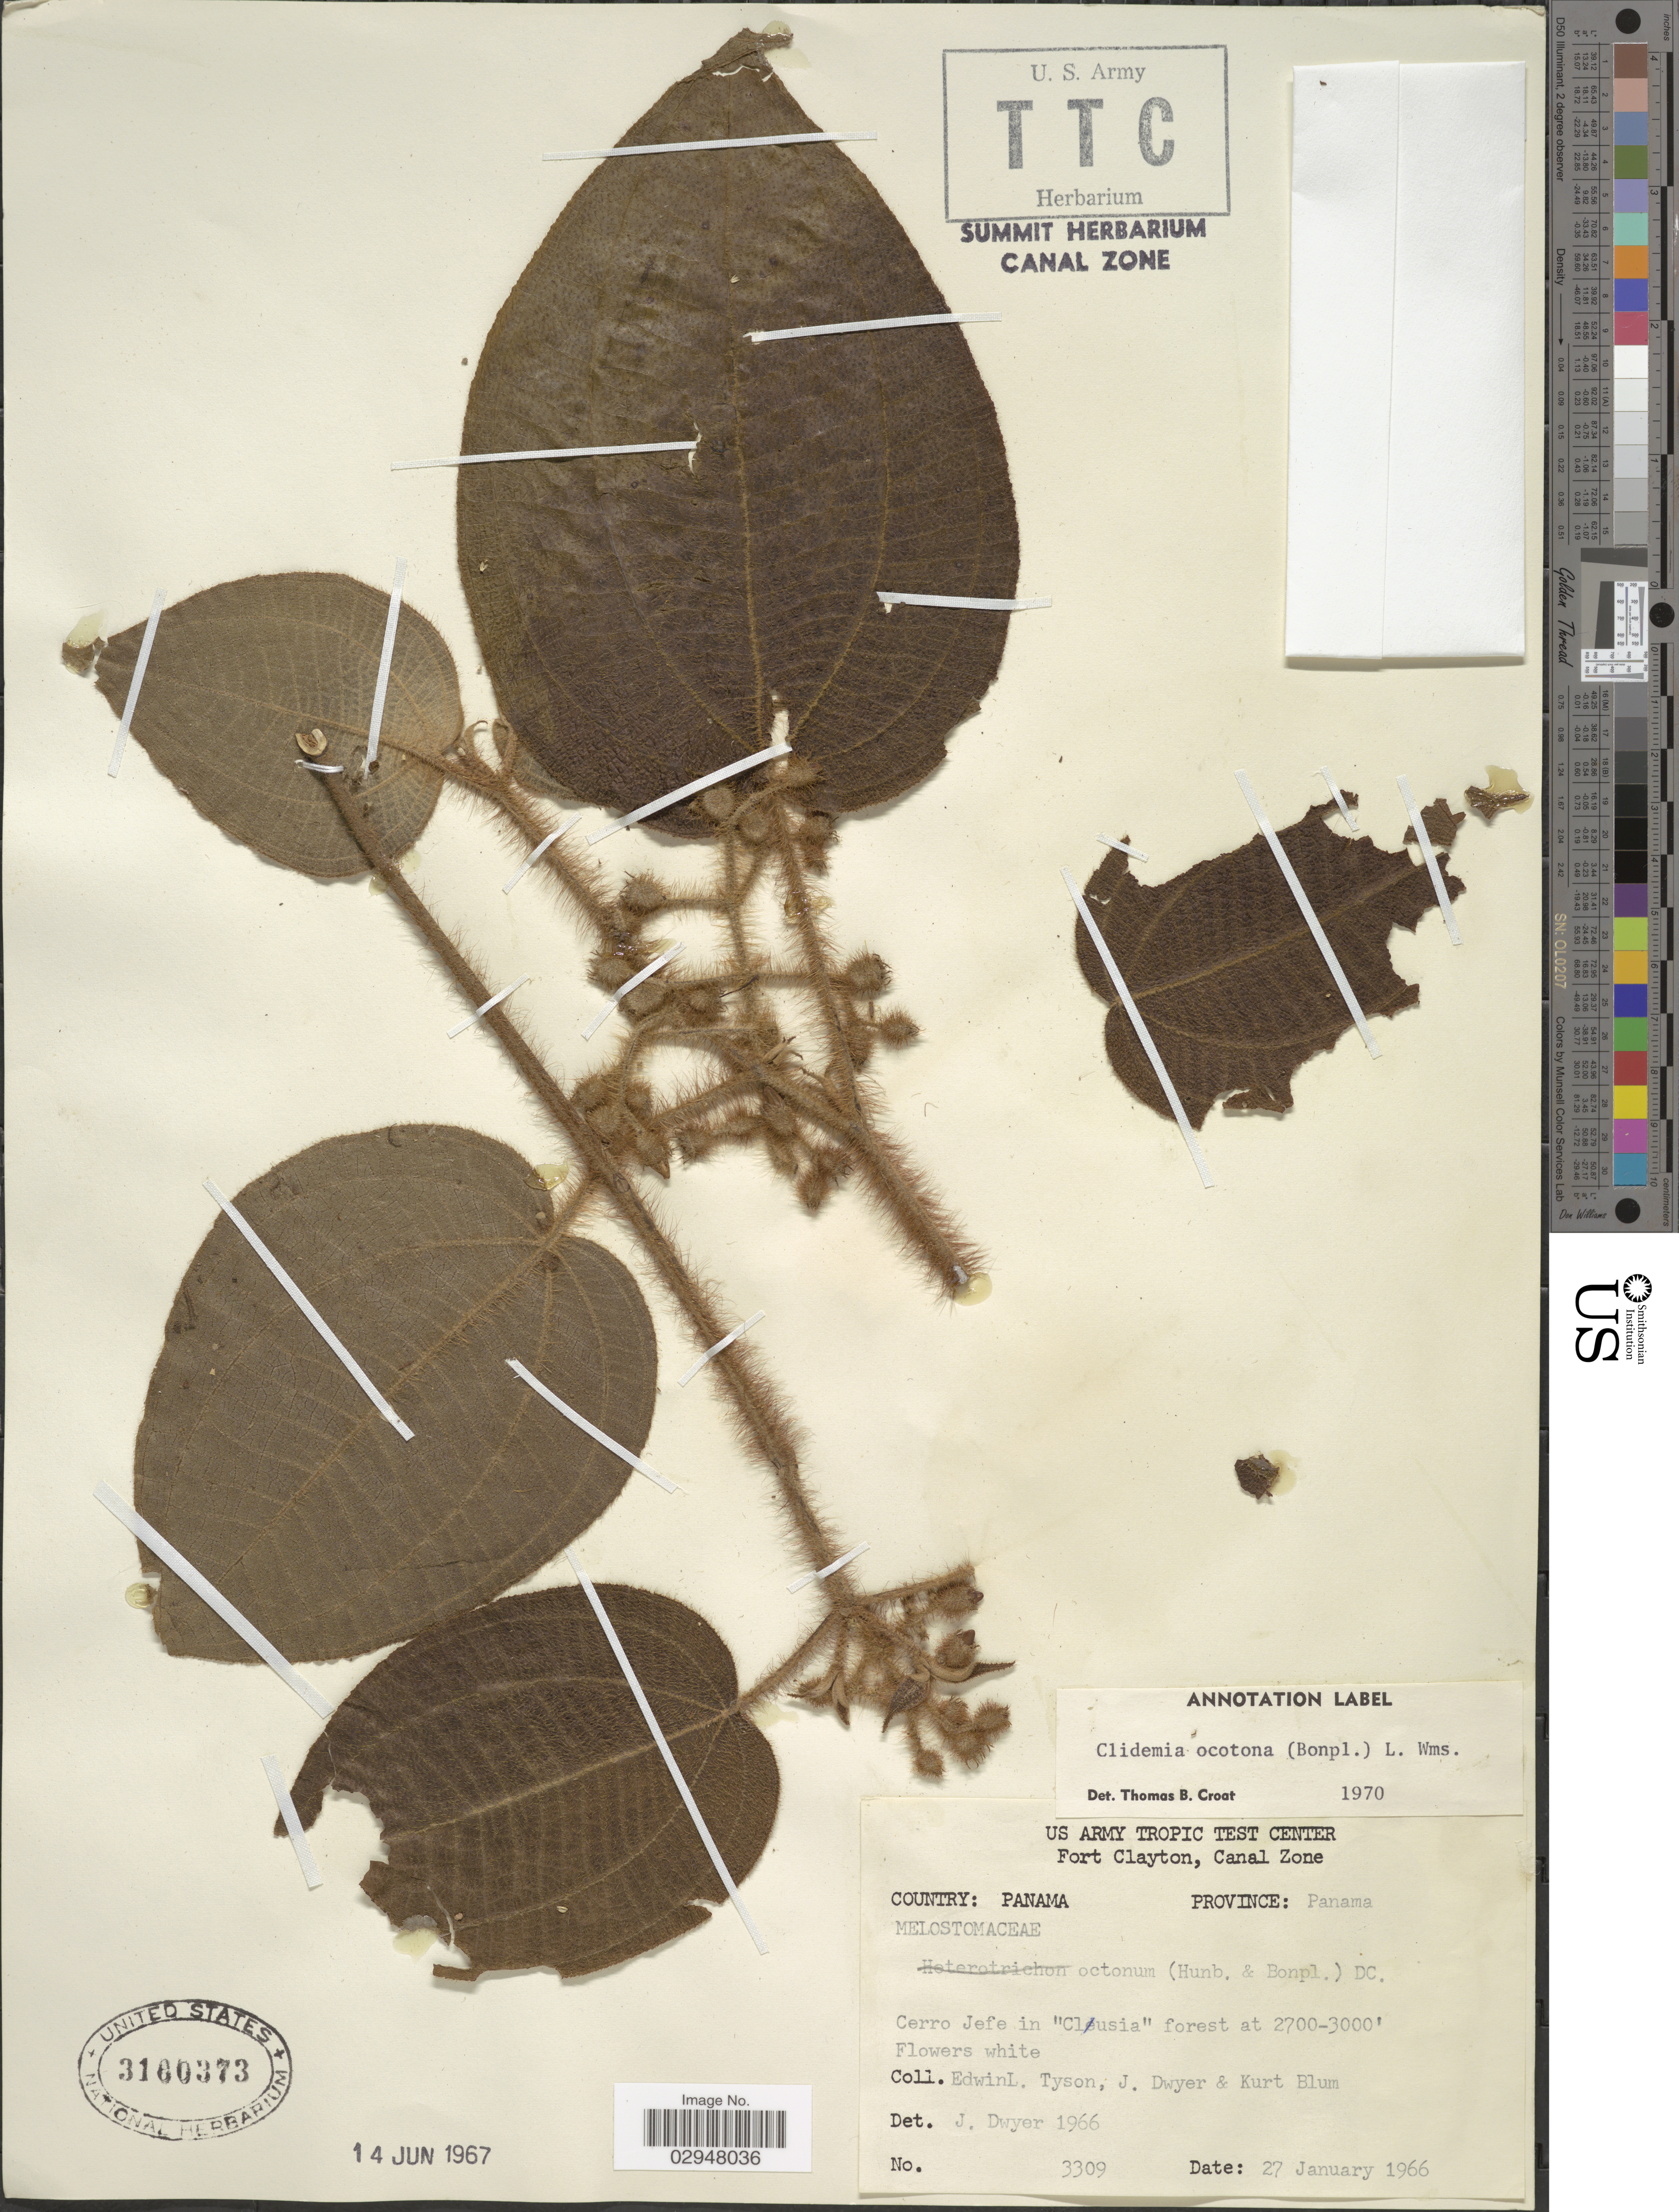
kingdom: Plantae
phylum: Tracheophyta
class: Magnoliopsida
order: Myrtales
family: Melastomataceae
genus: Clidemia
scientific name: Clidemia octona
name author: (Bonpl.) L.O. Williams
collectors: E. L. Tyson, J. Dwyer & K. E. Blum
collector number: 3309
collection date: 1966-01-27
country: Panama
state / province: Panamá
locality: Cerro Jefe in "Clusia".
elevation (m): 823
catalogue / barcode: US 3160373